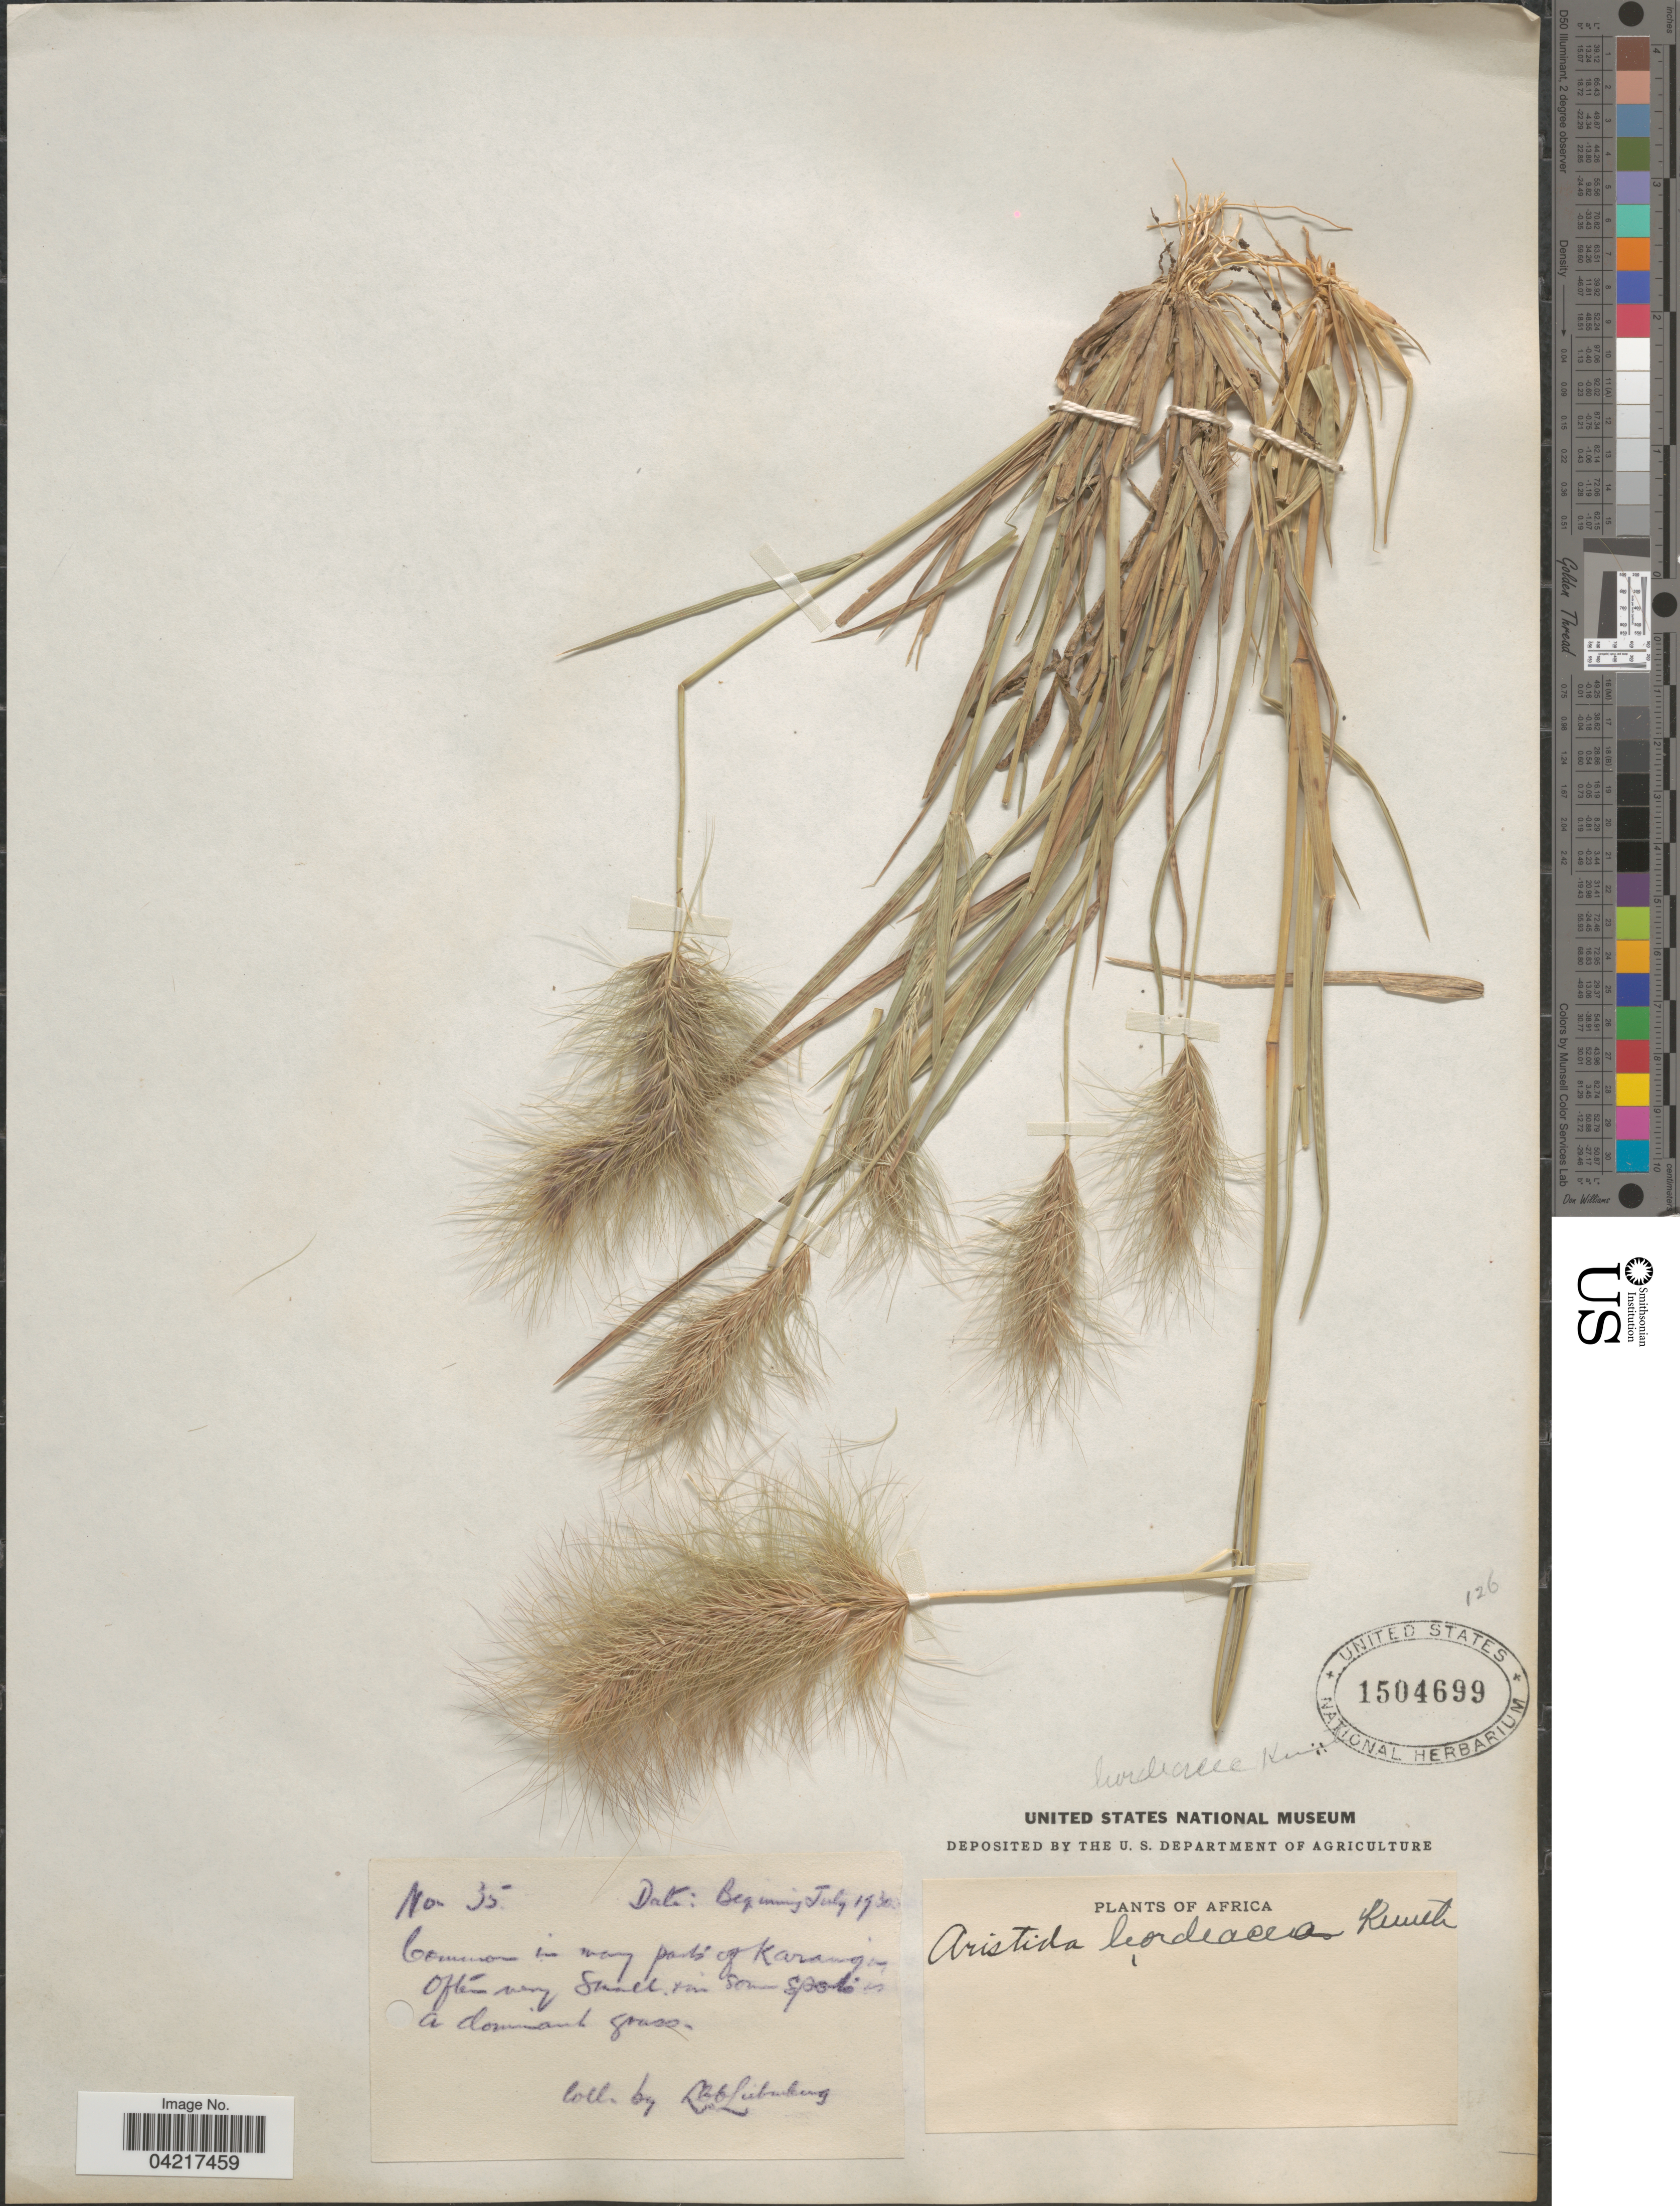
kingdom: Plantae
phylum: Tracheophyta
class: Liliopsida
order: Poales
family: Poaceae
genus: Aristida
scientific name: Aristida hordeacea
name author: Kunth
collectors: L. Leibenberg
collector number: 35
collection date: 1930-07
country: Tanzania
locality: Africa. Common in many parts of Karangia.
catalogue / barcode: US 1504699